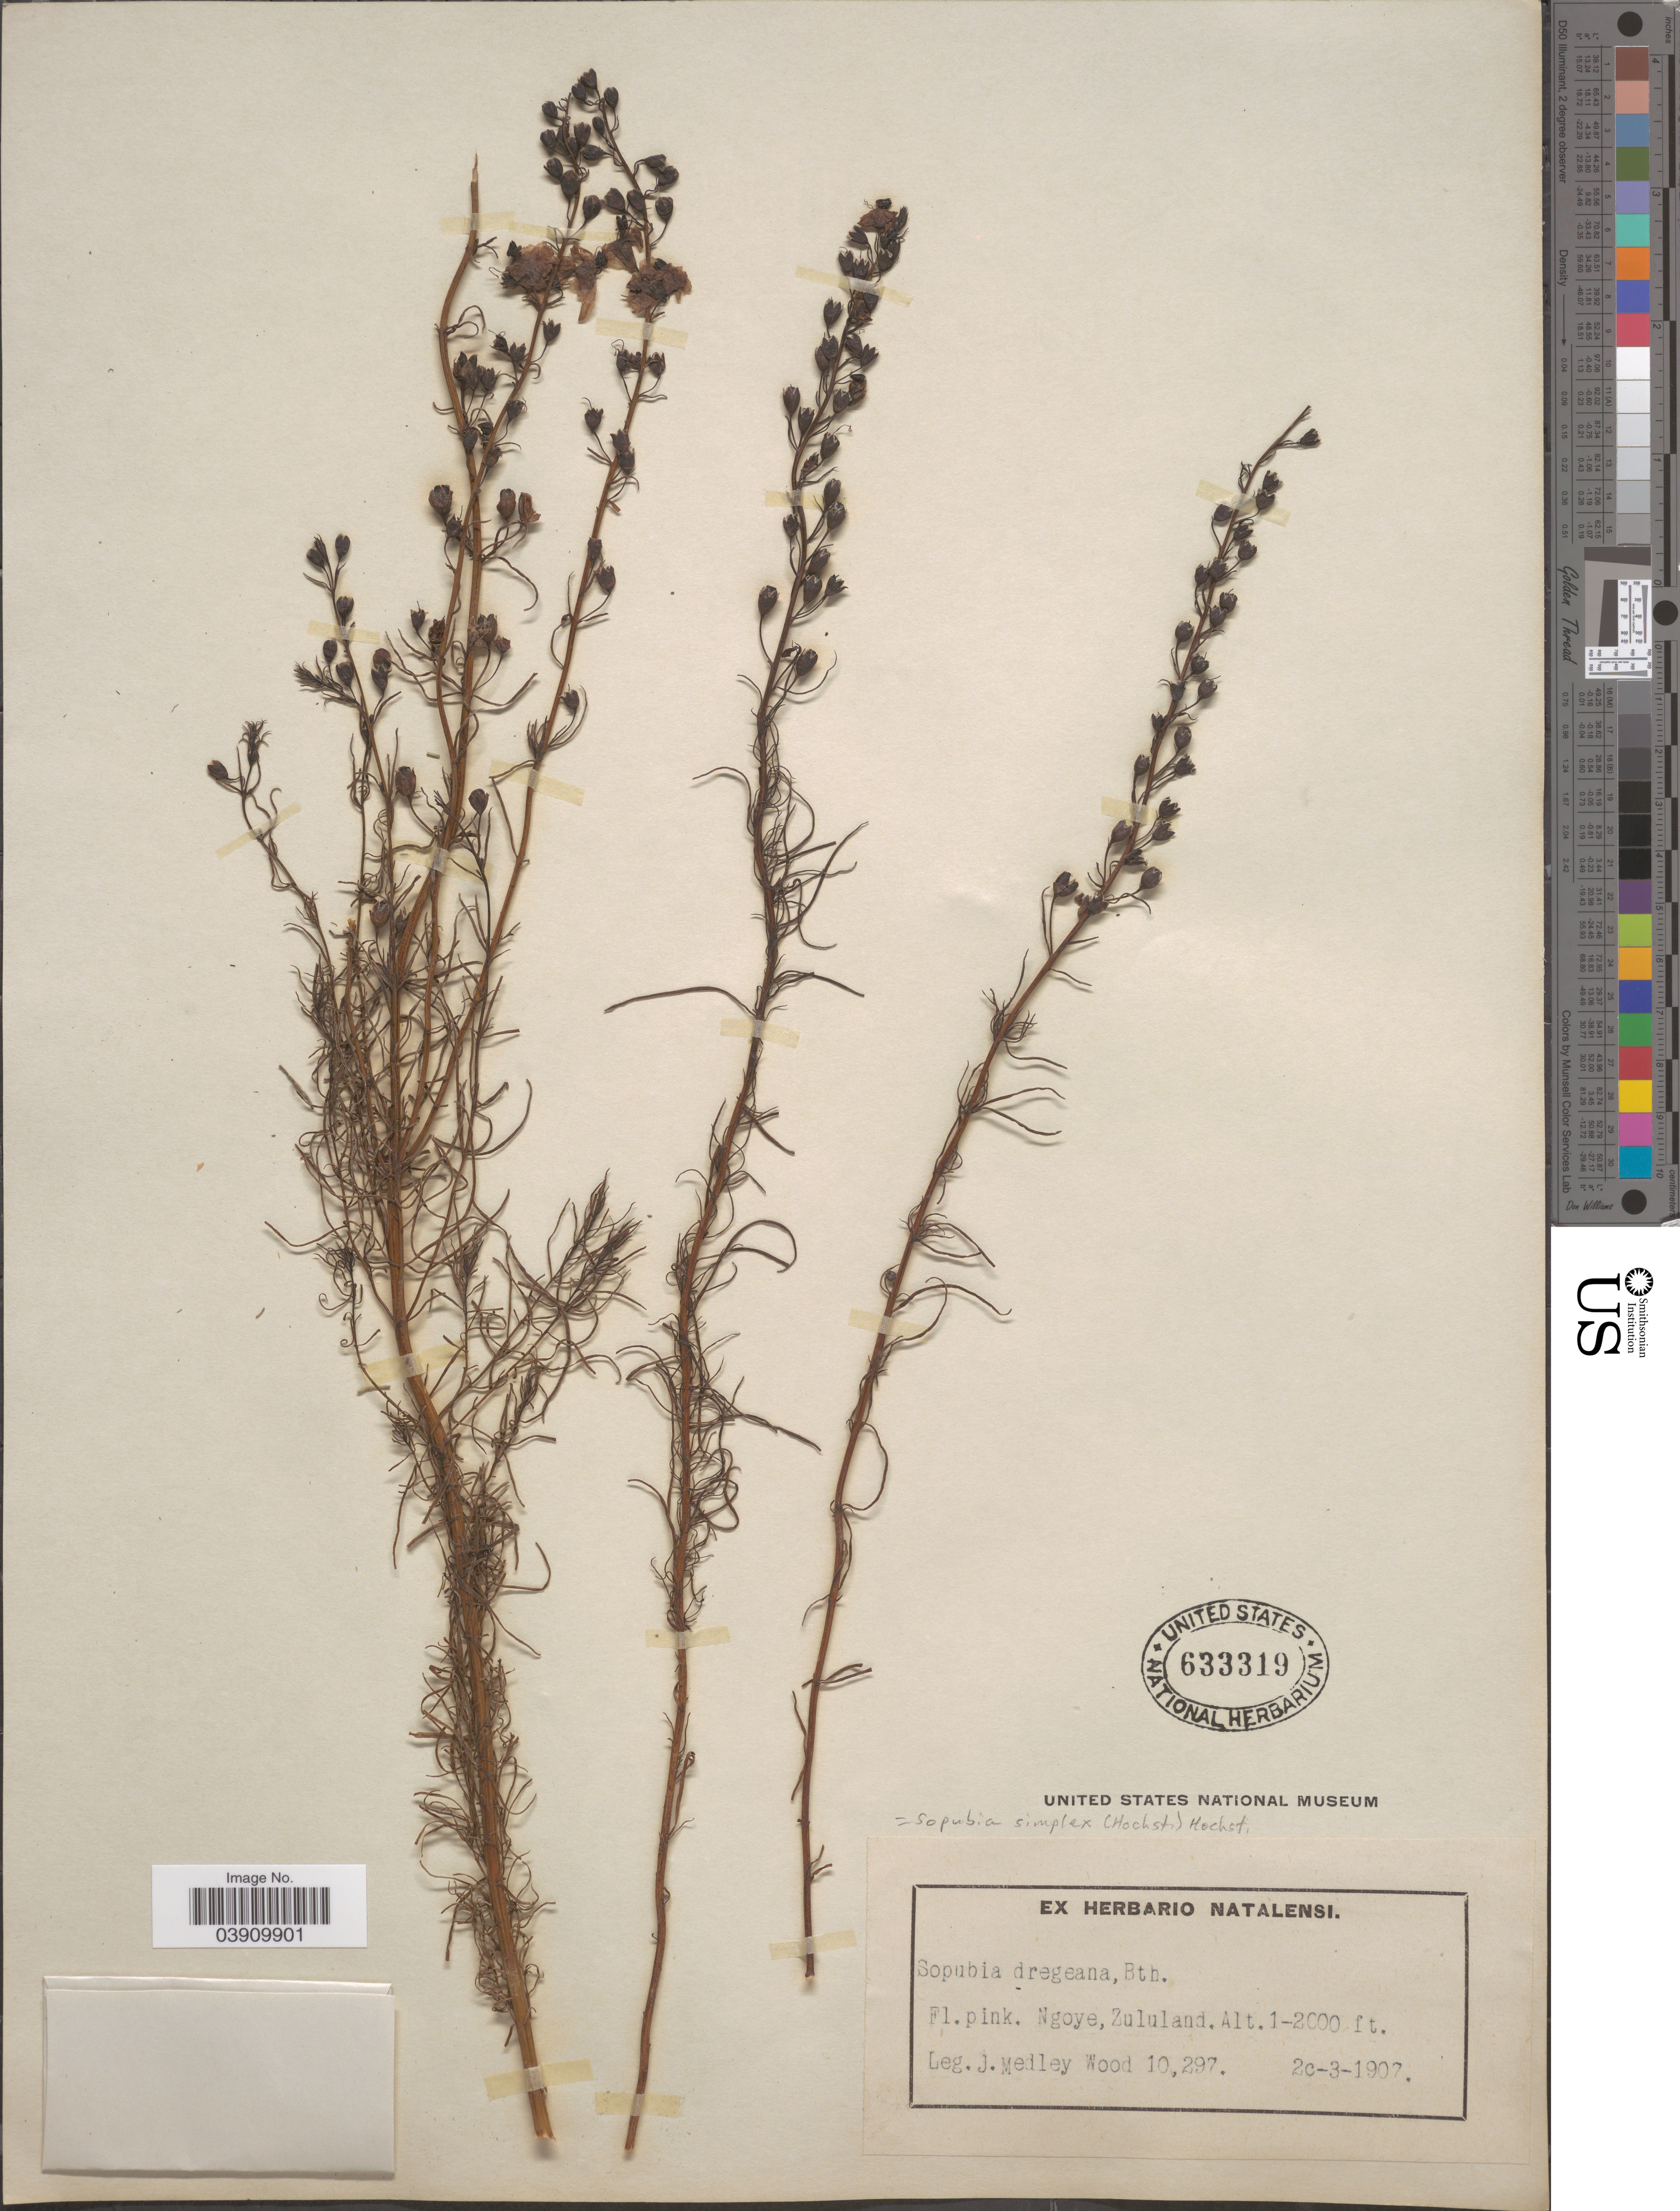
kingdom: Plantae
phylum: Tracheophyta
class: Magnoliopsida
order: Lamiales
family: Orobanchaceae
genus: Sopubia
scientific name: Sopubia simplex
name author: Hochst. & Hochst.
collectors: J. M. Wood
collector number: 10297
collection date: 1907-03-20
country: South Africa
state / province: KwaZulu-Natal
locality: Ngoye, Zululand.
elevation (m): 305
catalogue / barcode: US 633319